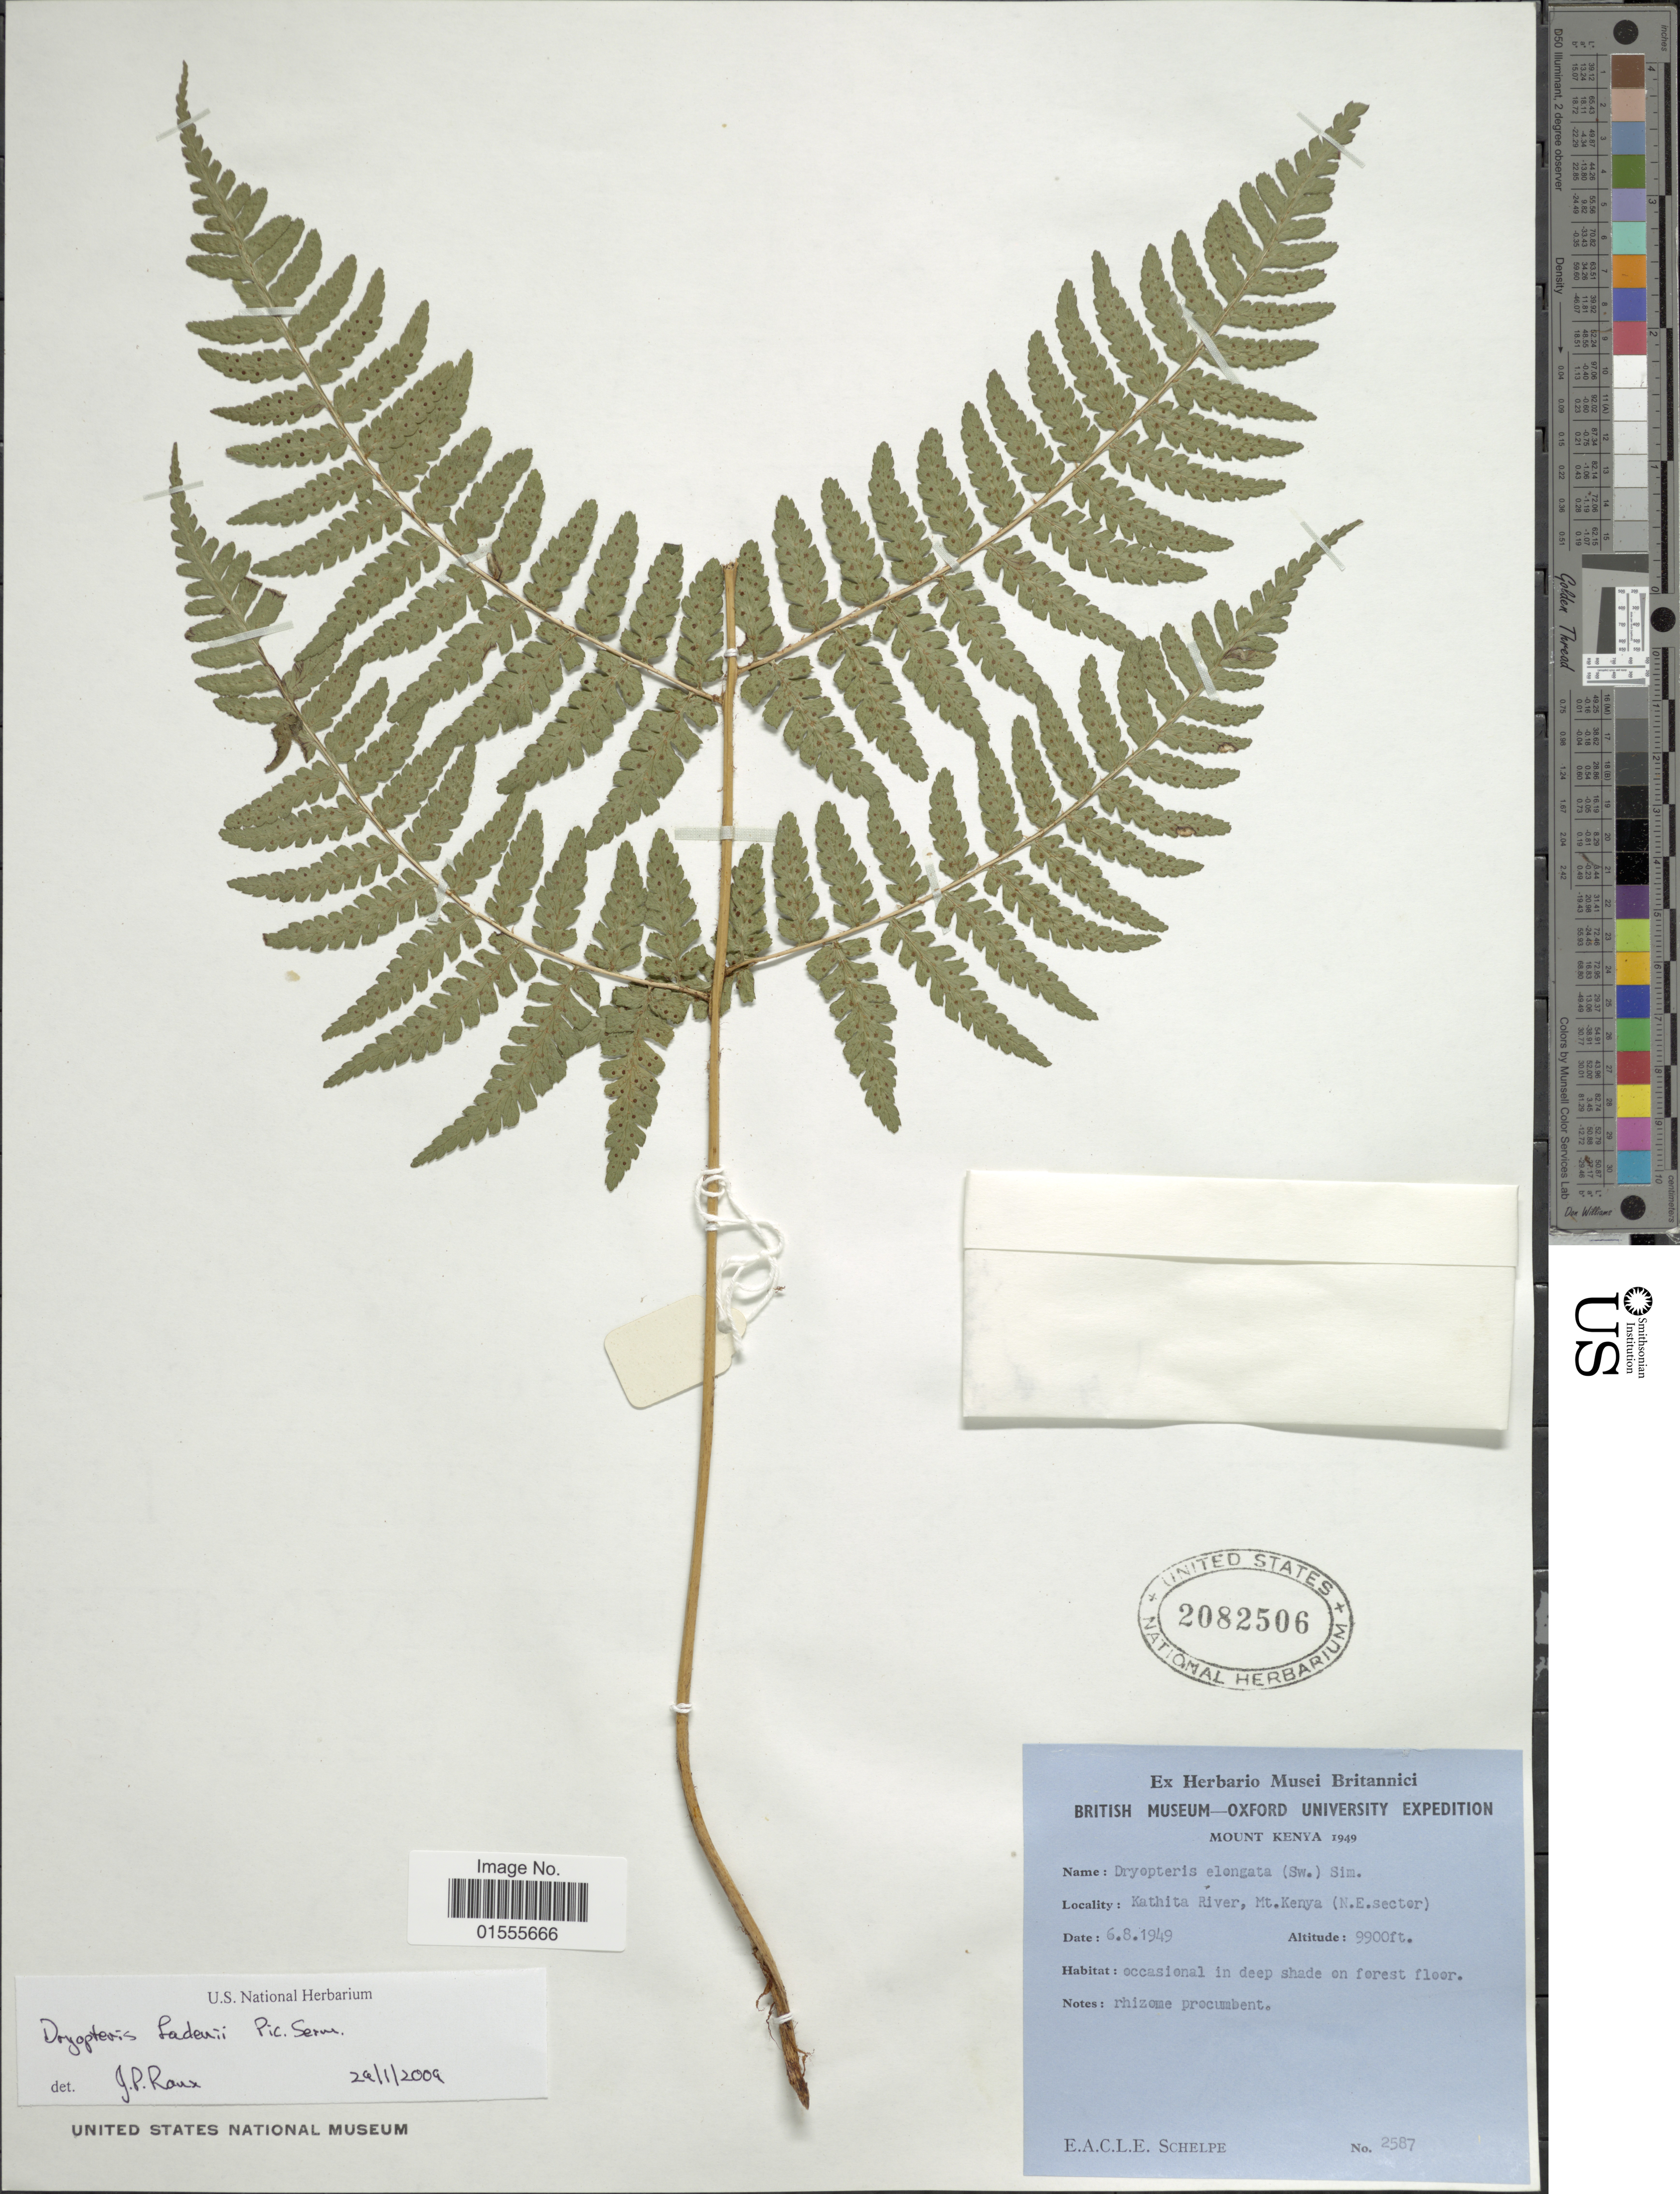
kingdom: Plantae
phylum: Tracheophyta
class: Polypodiopsida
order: Polypodiales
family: Dryopteridaceae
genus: Dryopteris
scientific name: Dryopteris fadenii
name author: Pic. Serm.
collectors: E. A. C. L. E. Schelpe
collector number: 2587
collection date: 1949-08-06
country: Kenya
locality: Kathita River, Mt Kenya (N.E. sector)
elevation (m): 3018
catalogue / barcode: US 2082506